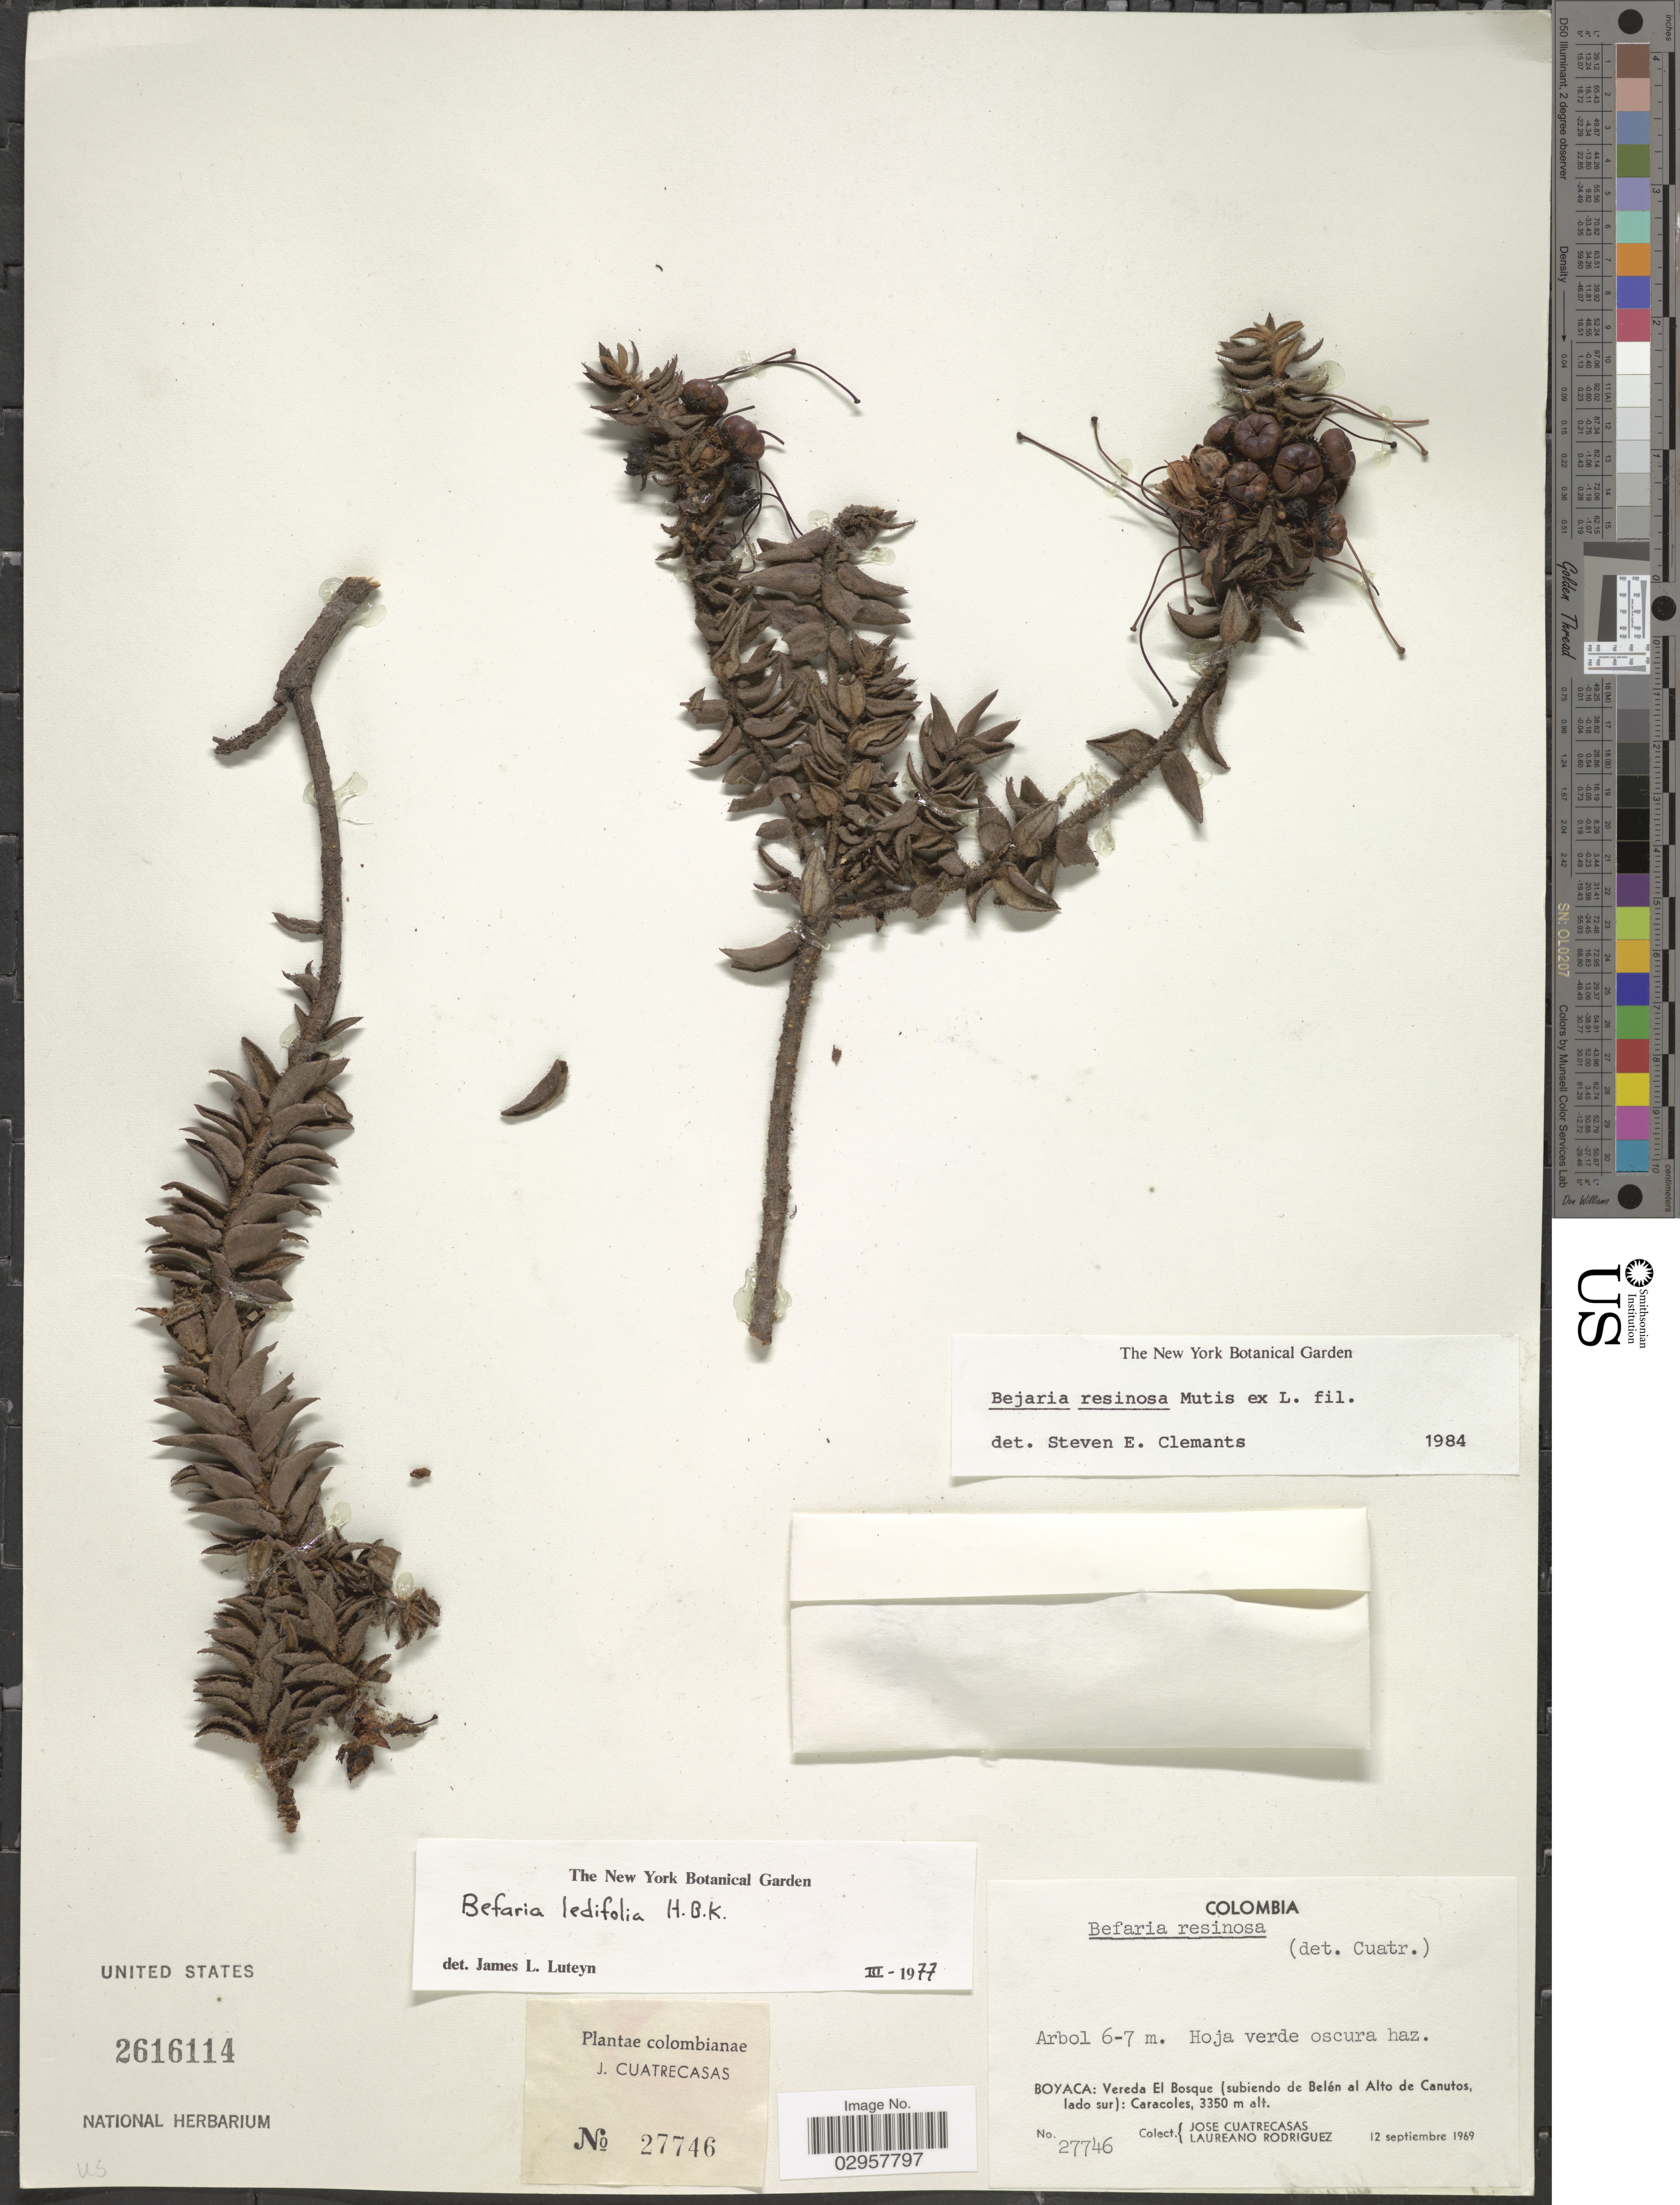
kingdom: Plantae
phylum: Tracheophyta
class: Magnoliopsida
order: Ericales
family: Ericaceae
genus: Befaria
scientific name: Befaria resinosa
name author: Mutis ex L. f.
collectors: J. Cuatrecasas & L. Rodriguez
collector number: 27746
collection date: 1969-09-12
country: Colombia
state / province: Boyacá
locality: Vereda El Bosque (subiendo de Belén al Alto de Canutos, lado sur): Caracoles.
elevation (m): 3350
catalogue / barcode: US 2616114